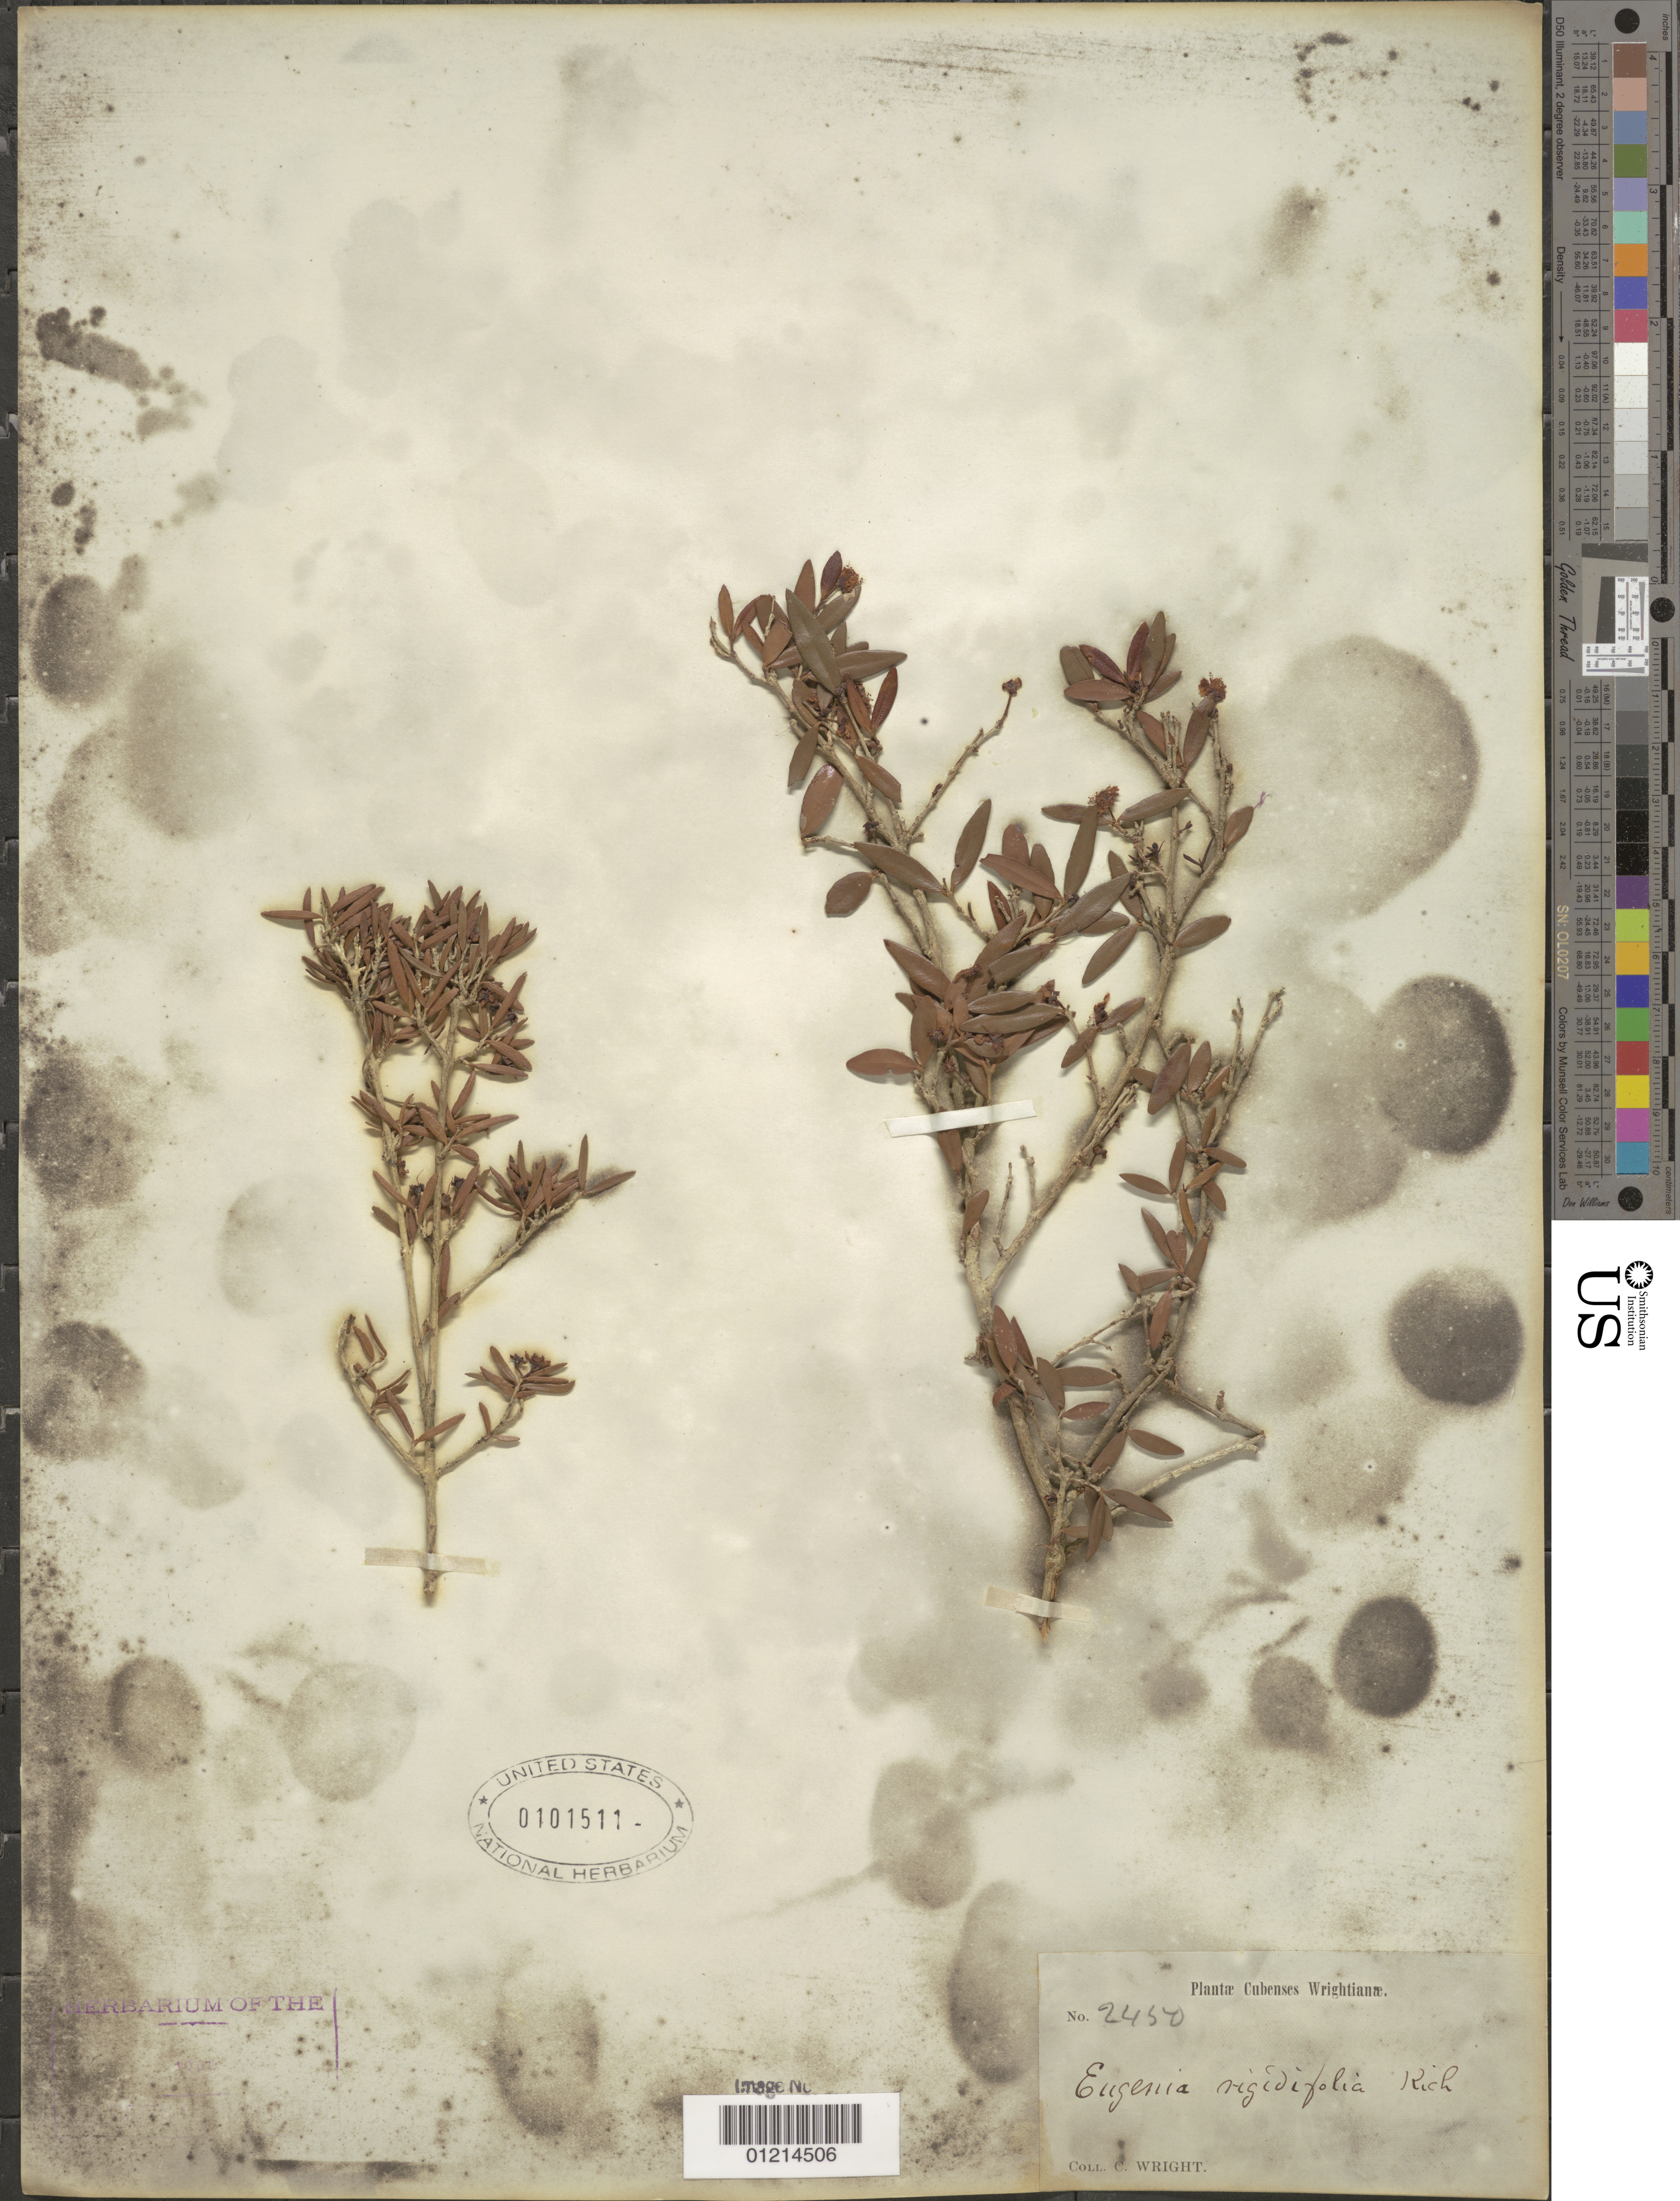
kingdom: Plantae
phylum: Tracheophyta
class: Magnoliopsida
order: Myrtales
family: Myrtaceae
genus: Eugenia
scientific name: Eugenia rigidifolia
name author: A. Rich.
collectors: C. Wright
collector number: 2450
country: Cuba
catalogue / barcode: US 101511